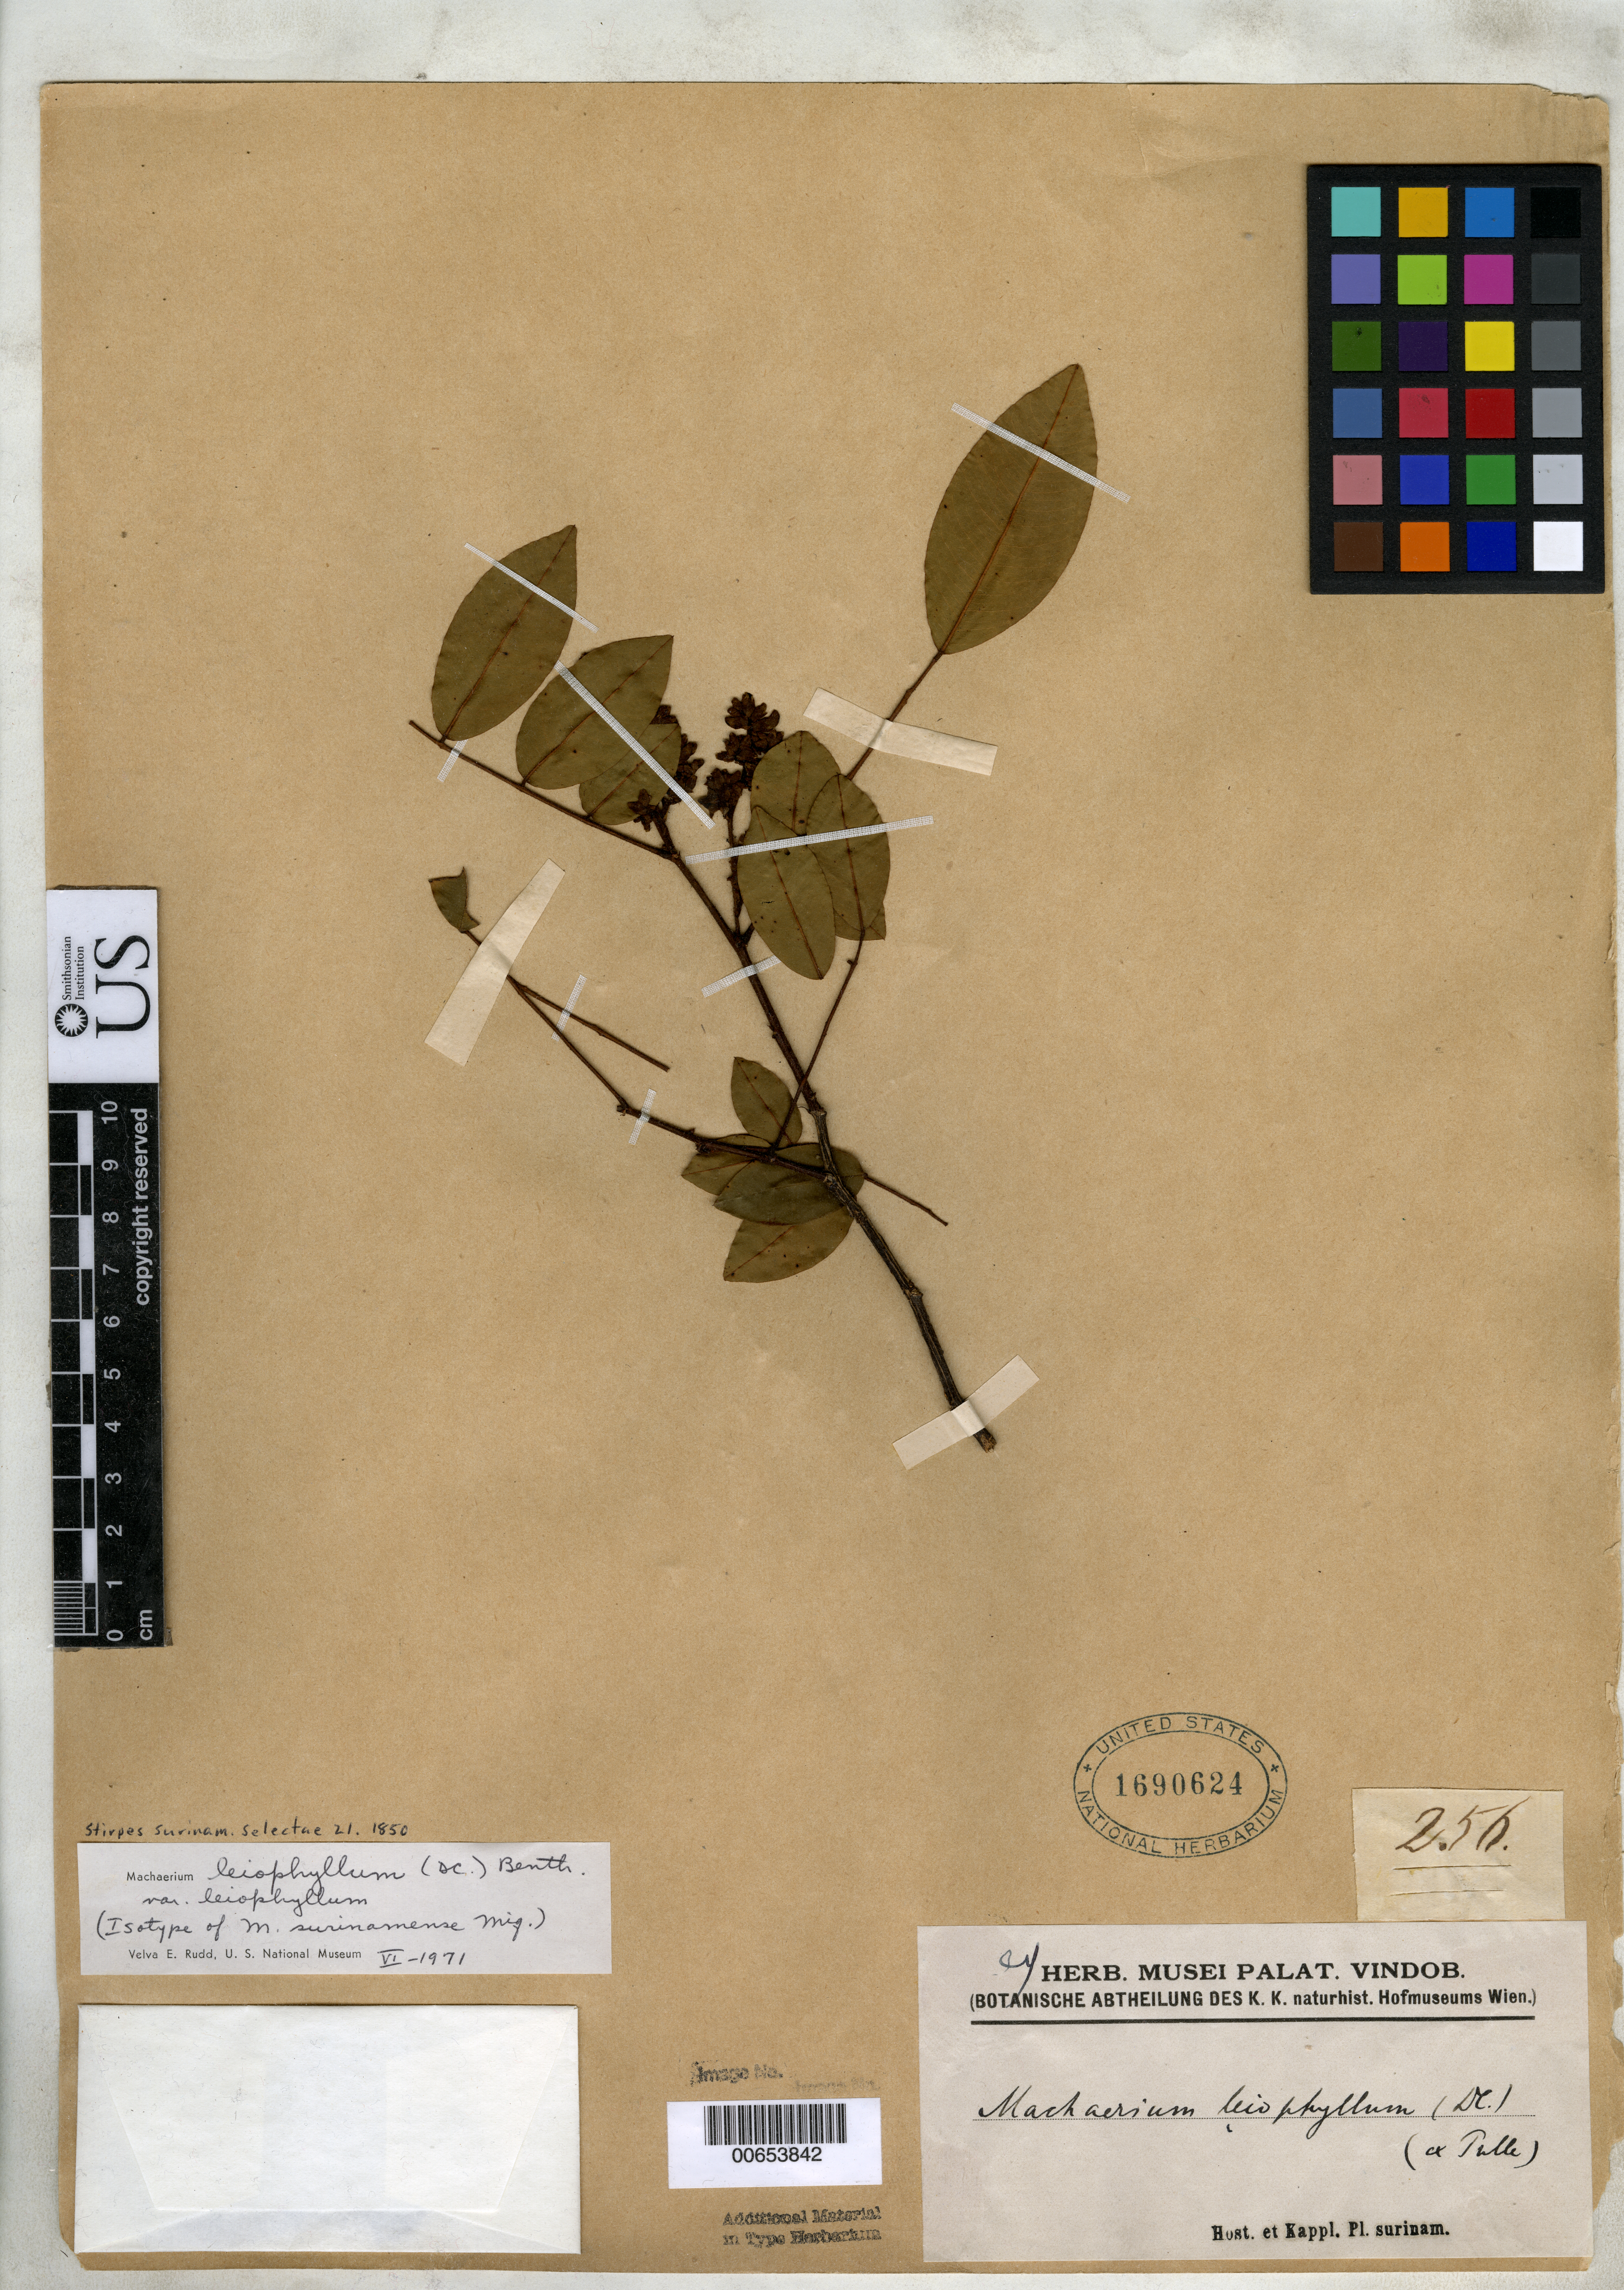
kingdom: Plantae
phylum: Tracheophyta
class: Magnoliopsida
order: Fabales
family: Fabaceae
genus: Machaerium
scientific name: Machaerium surinamense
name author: Miq.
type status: Isotype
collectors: F. Hostmann & A. Kappler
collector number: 256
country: Suriname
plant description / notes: US duplicates with various collection dates, possibly syntypes (or not type material).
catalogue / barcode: US 1690624